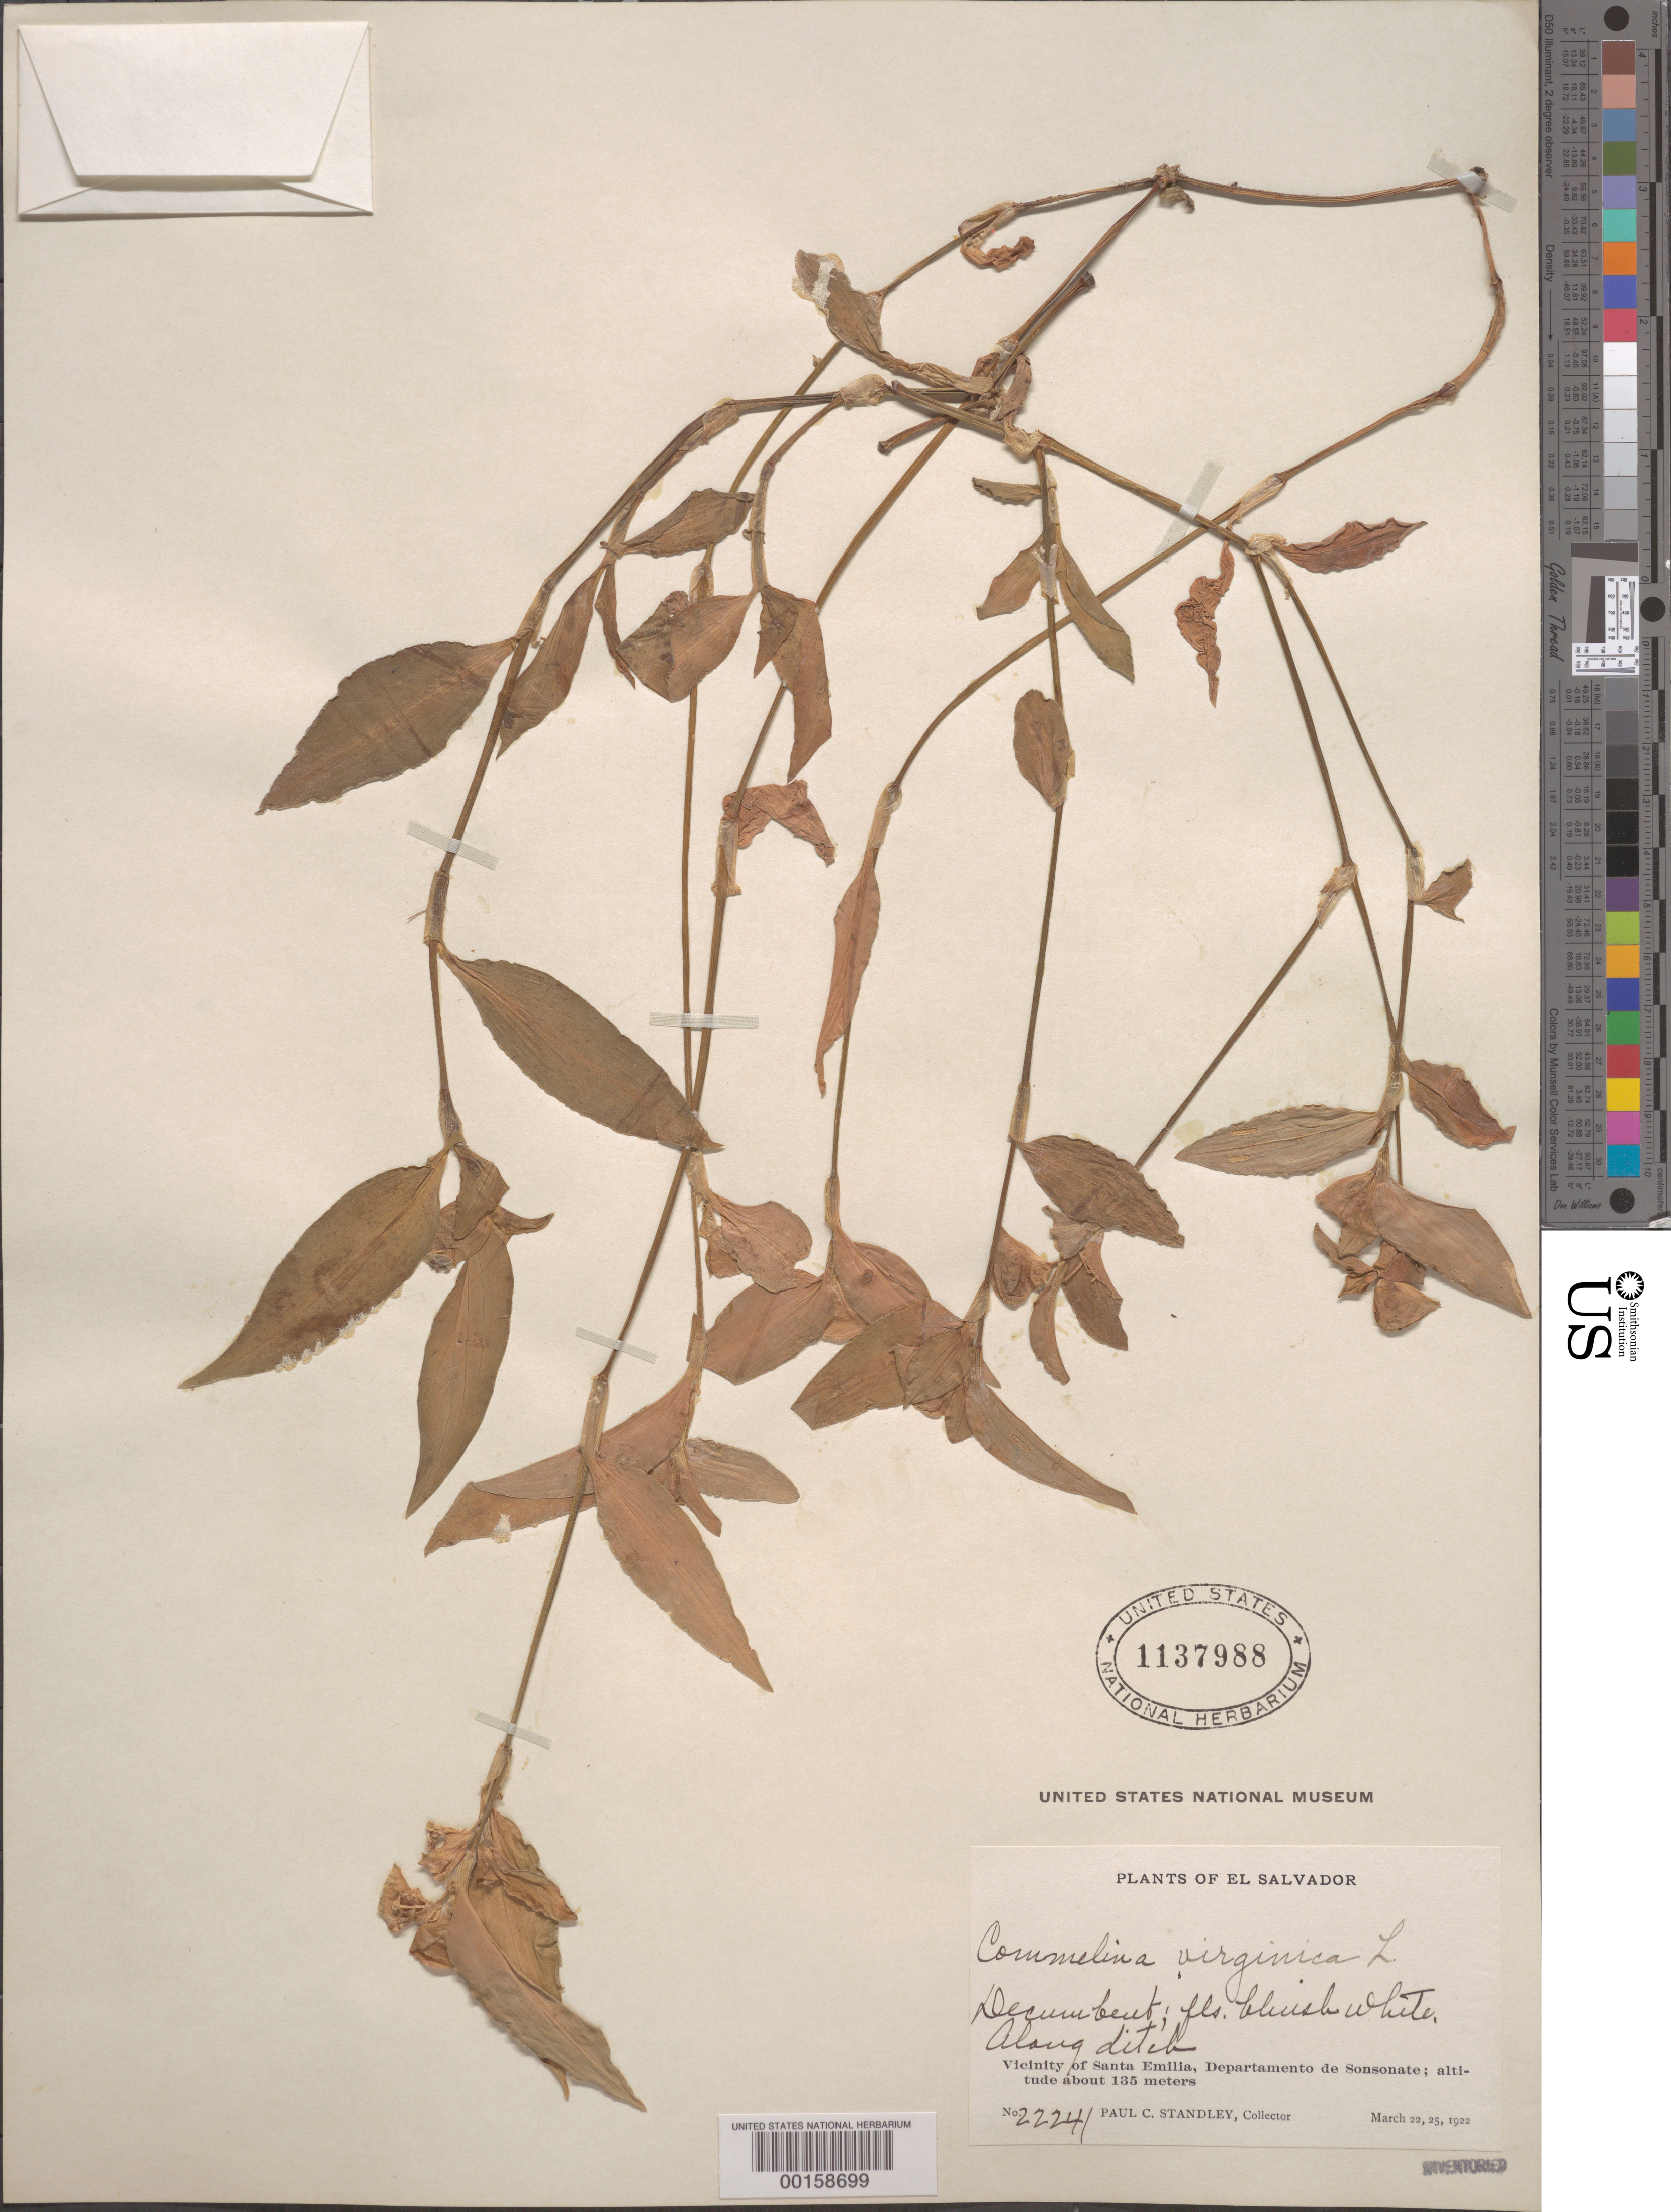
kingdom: Plantae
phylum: Tracheophyta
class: Liliopsida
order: Commelinales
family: Commelinaceae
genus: Commelina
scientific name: Commelina erecta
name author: L.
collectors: P. C. Standley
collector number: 22241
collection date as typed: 22 Mar 1922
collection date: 1922-03-22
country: El Salvador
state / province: Sonsonate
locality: Santa emilia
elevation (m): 135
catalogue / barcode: US 1137988